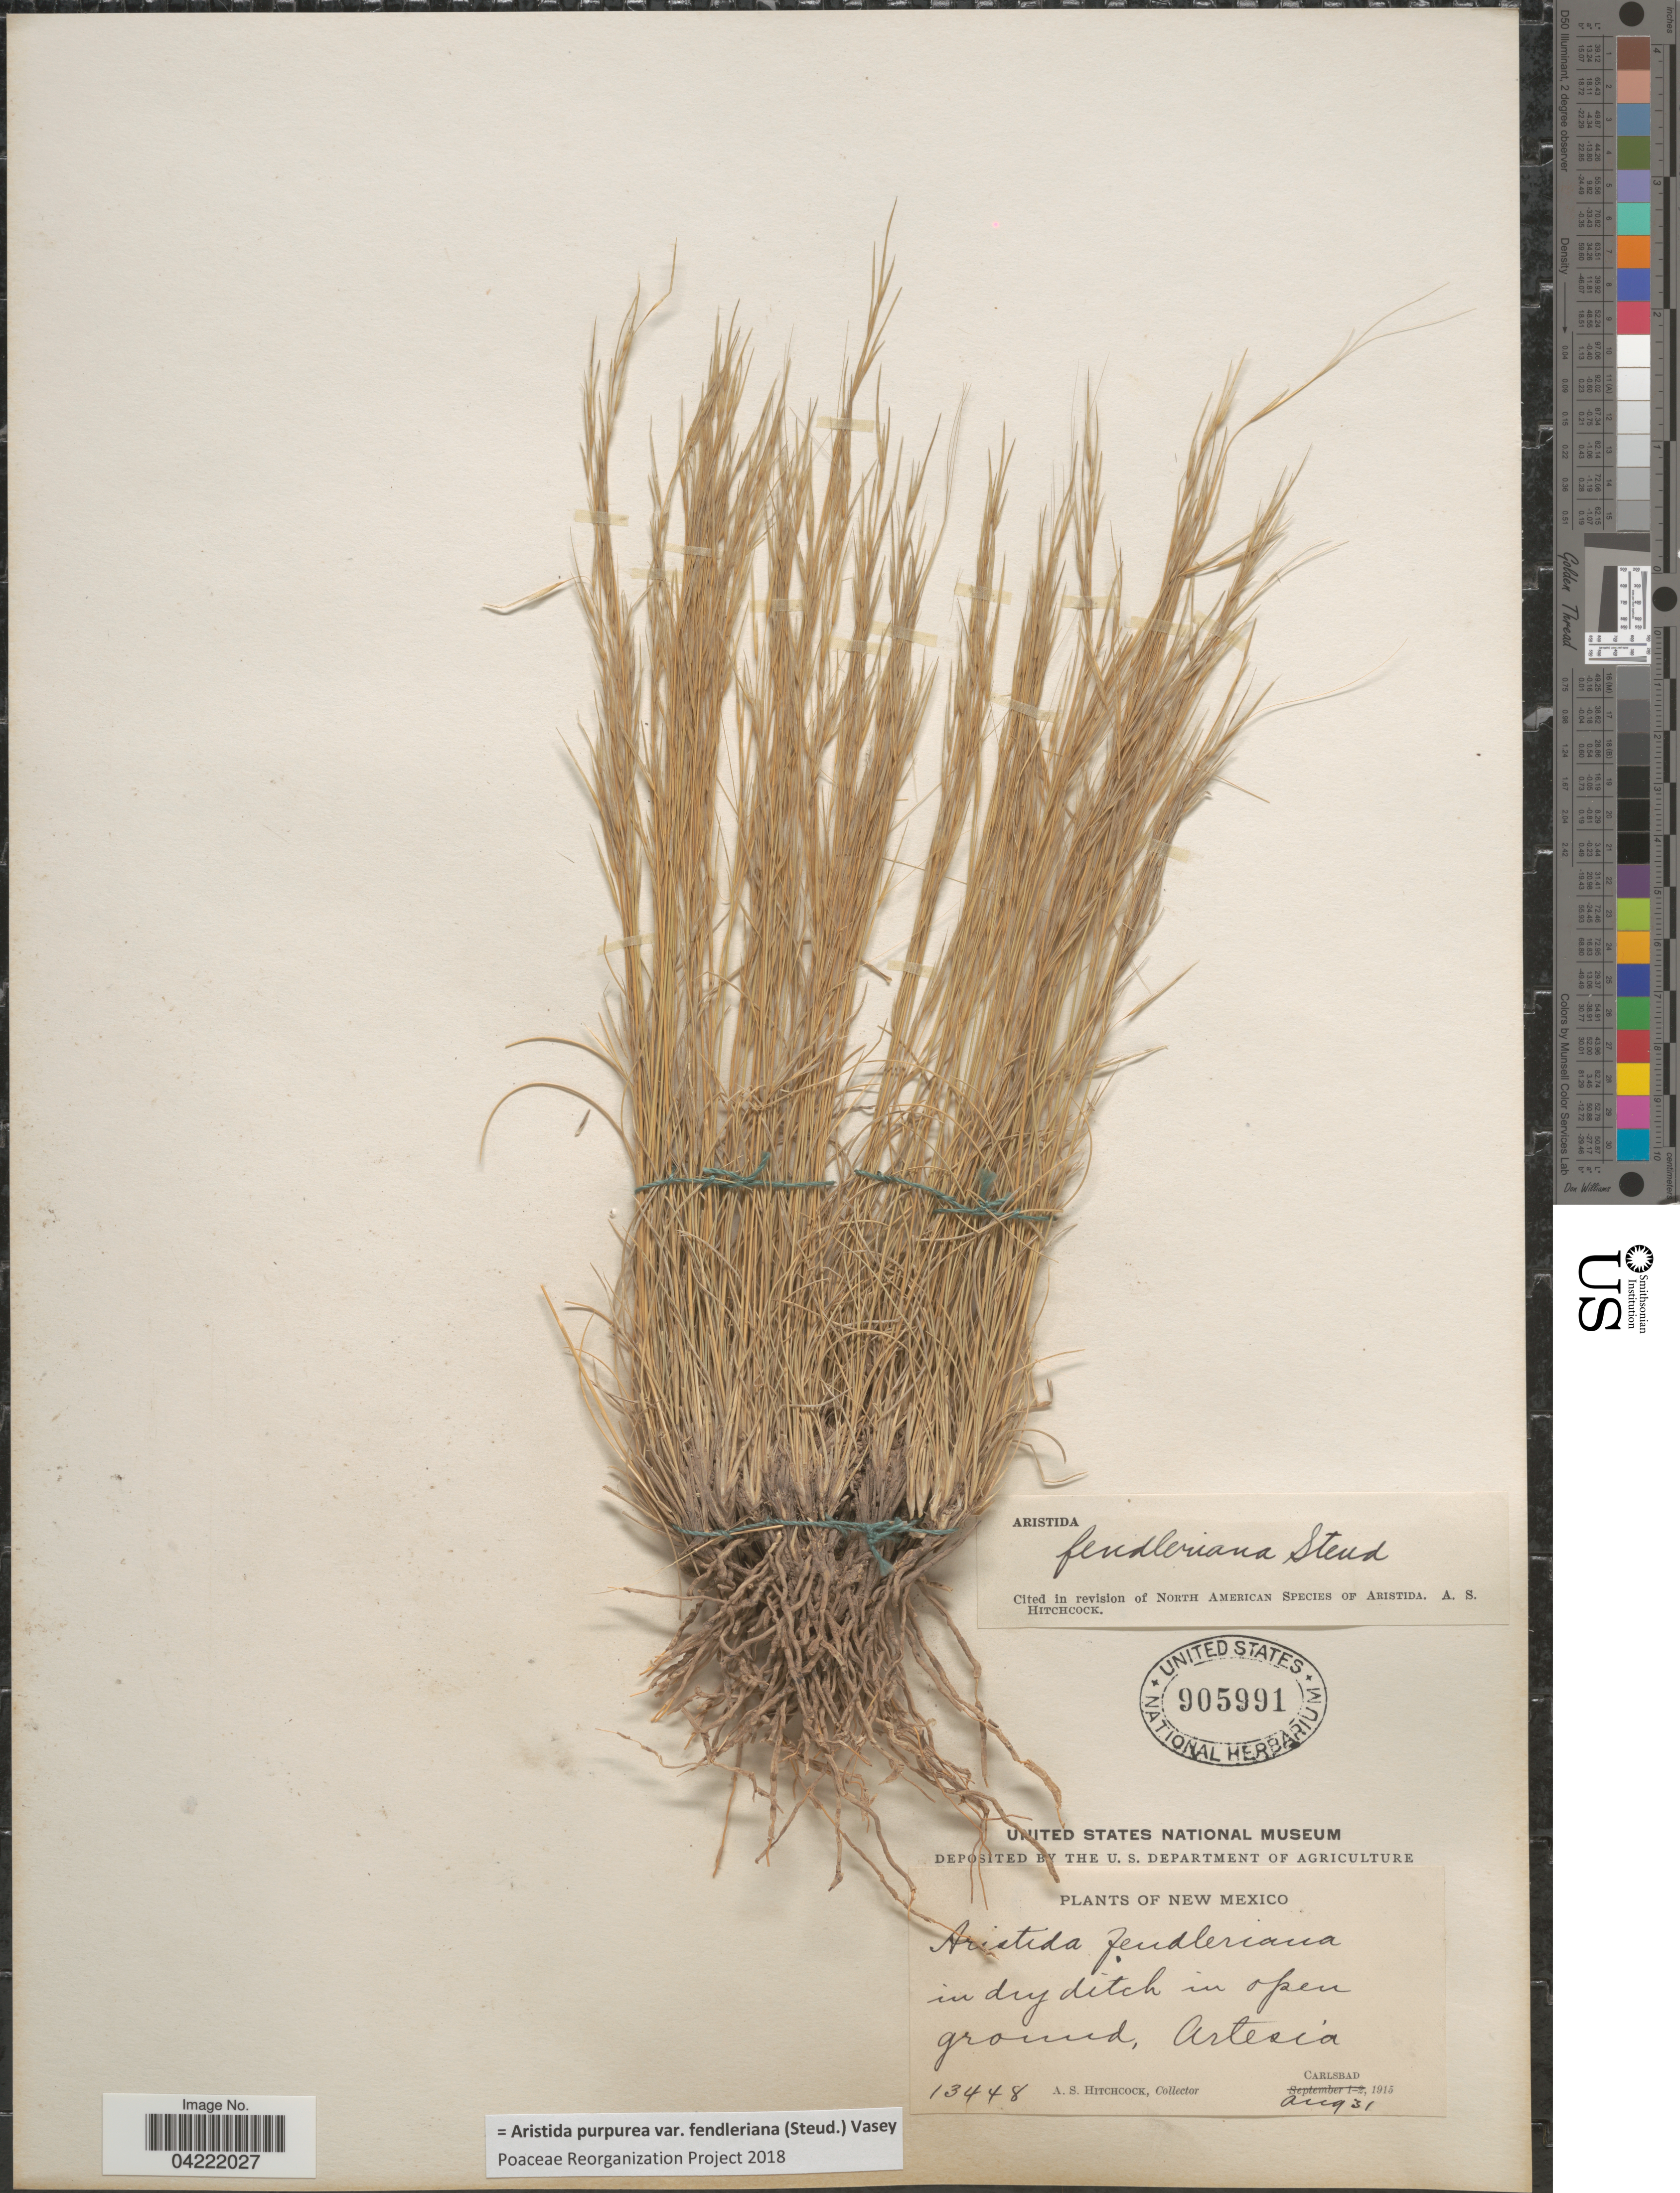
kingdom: Plantae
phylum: Tracheophyta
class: Liliopsida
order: Poales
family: Poaceae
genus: Aristida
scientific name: Aristida purpurea var. fendleriana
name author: (Steud.) Vasey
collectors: A. S. Hitchcock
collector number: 13448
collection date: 1915-08-31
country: United States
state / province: New Mexico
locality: In dry ditch in open ground, Artesia. Carlsbad.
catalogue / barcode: US 905991